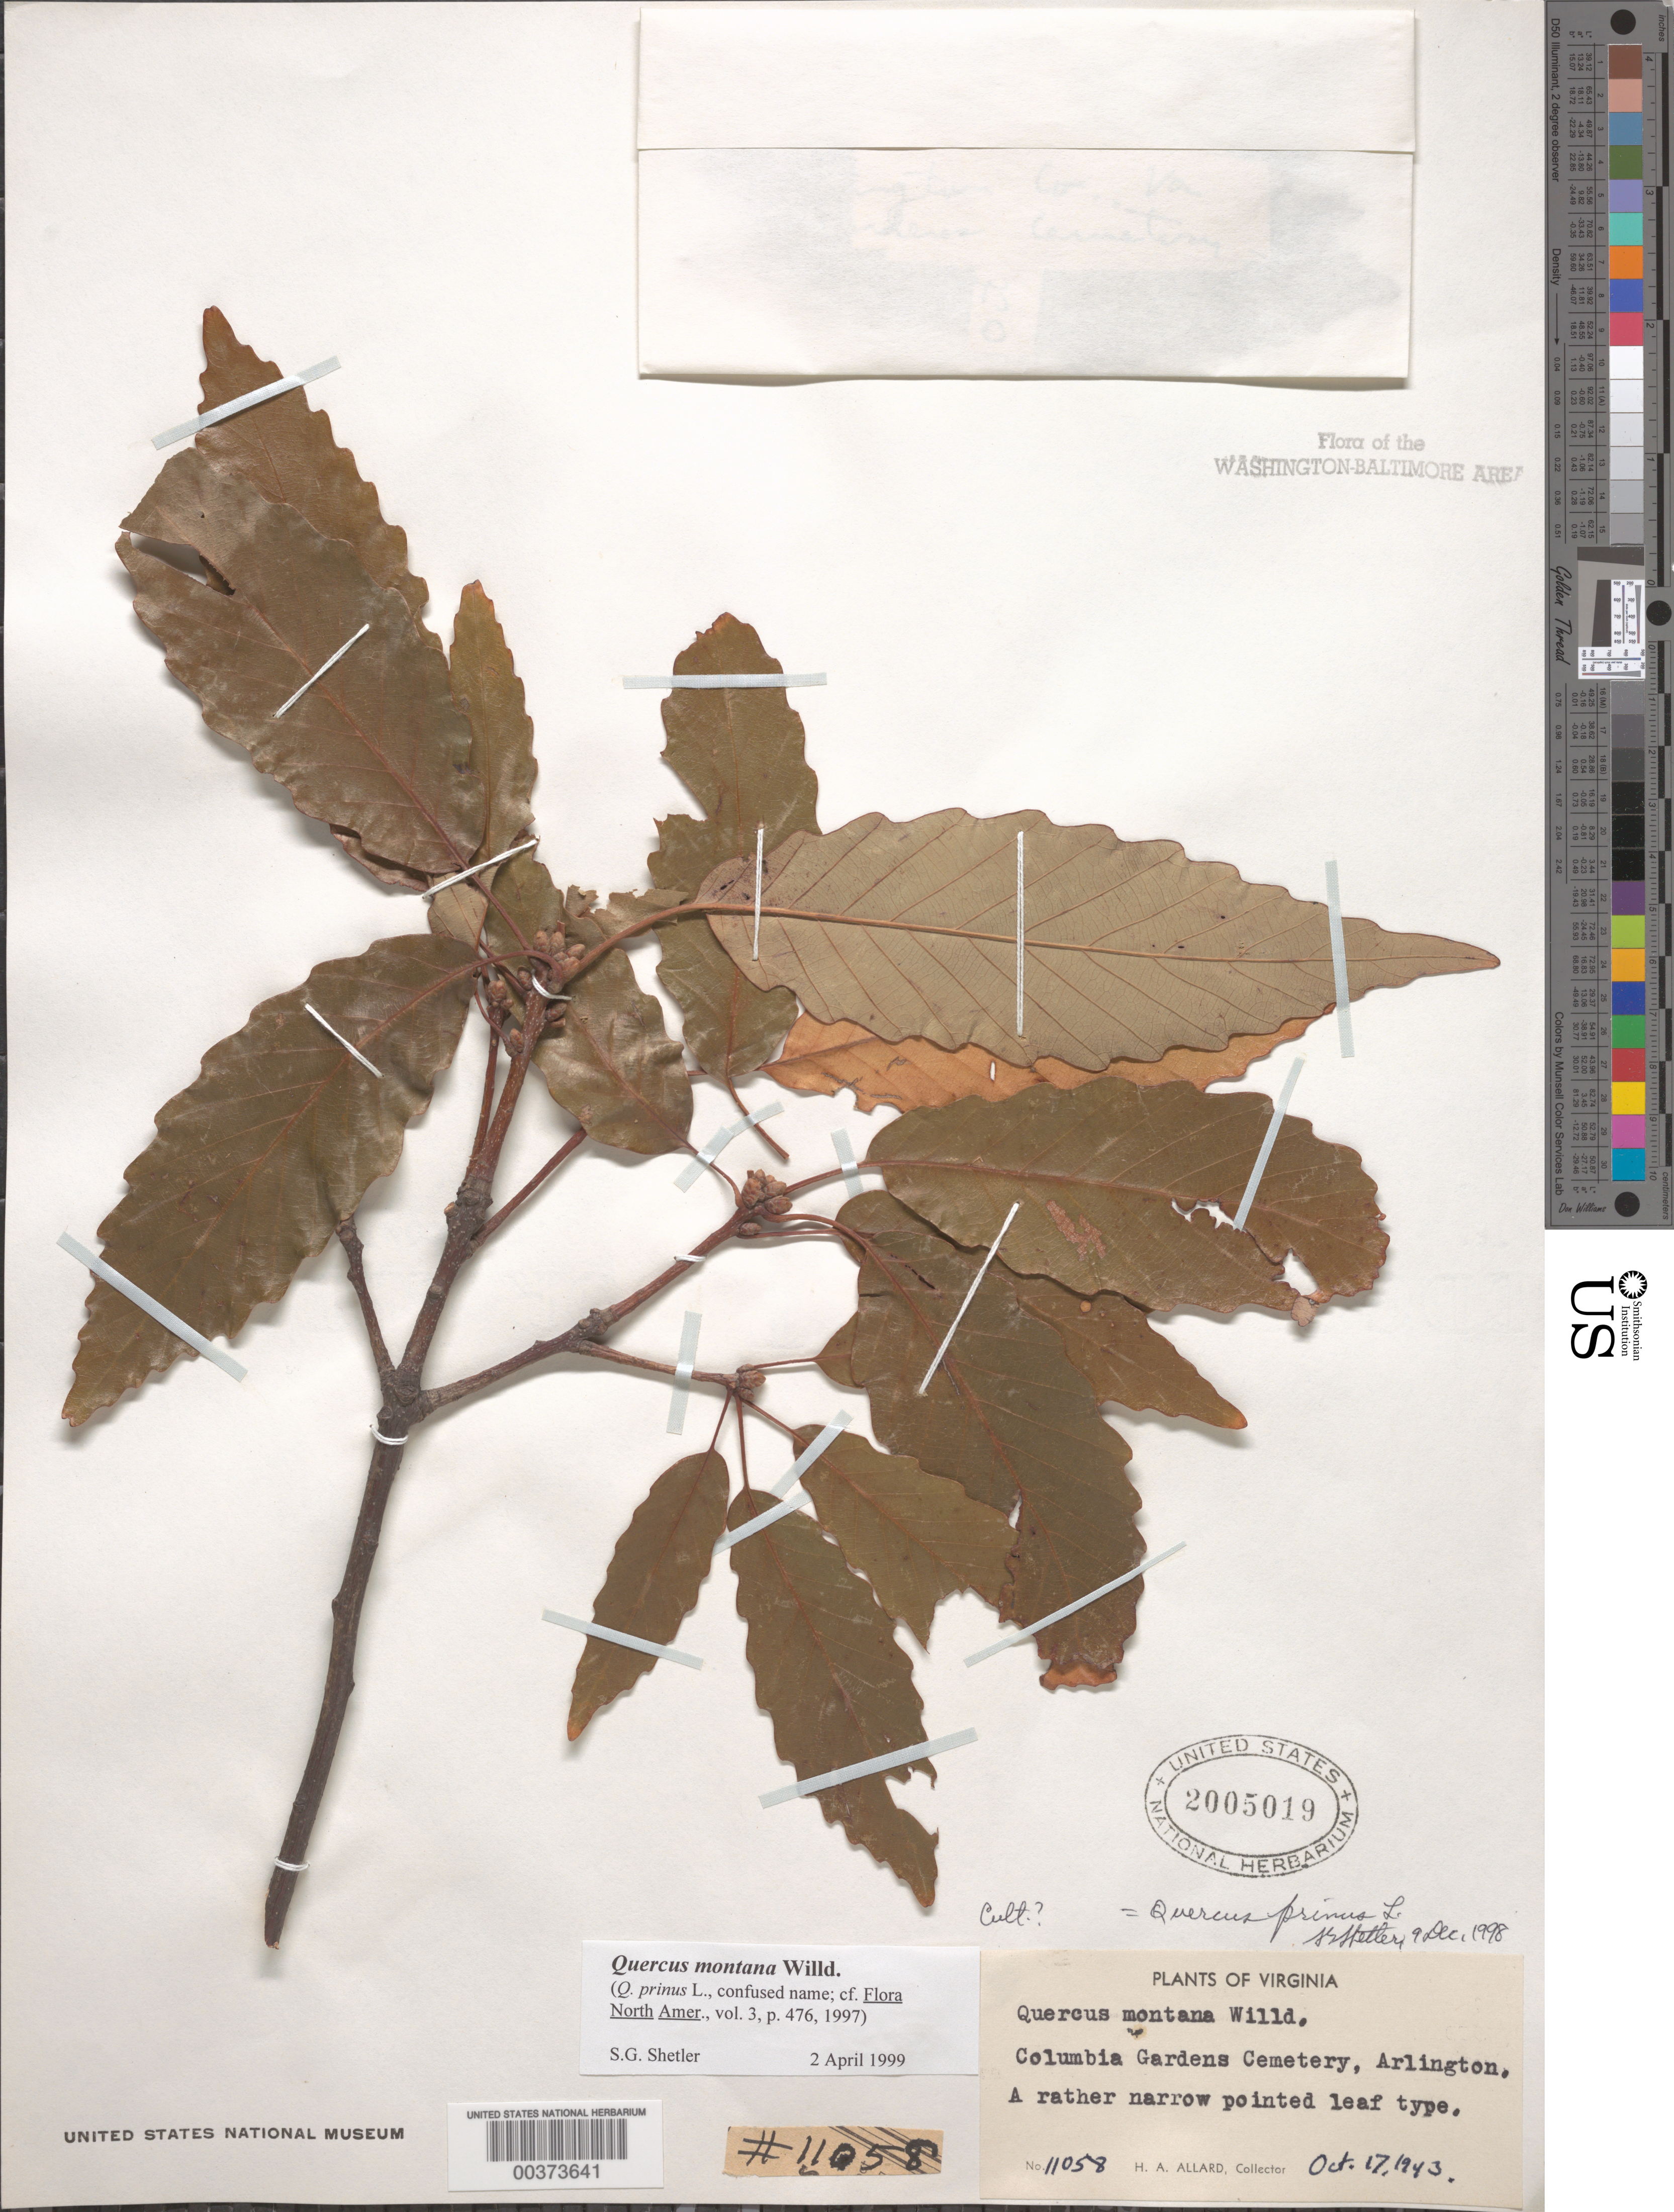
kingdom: Plantae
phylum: Tracheophyta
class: Magnoliopsida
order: Fagales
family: Fagaceae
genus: Quercus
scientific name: Quercus montana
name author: Willd.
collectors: H. A. Allard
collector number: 11058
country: United States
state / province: Virginia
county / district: Arlington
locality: Columbia Gardens Cemetery, Arlington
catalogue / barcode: US 2005019